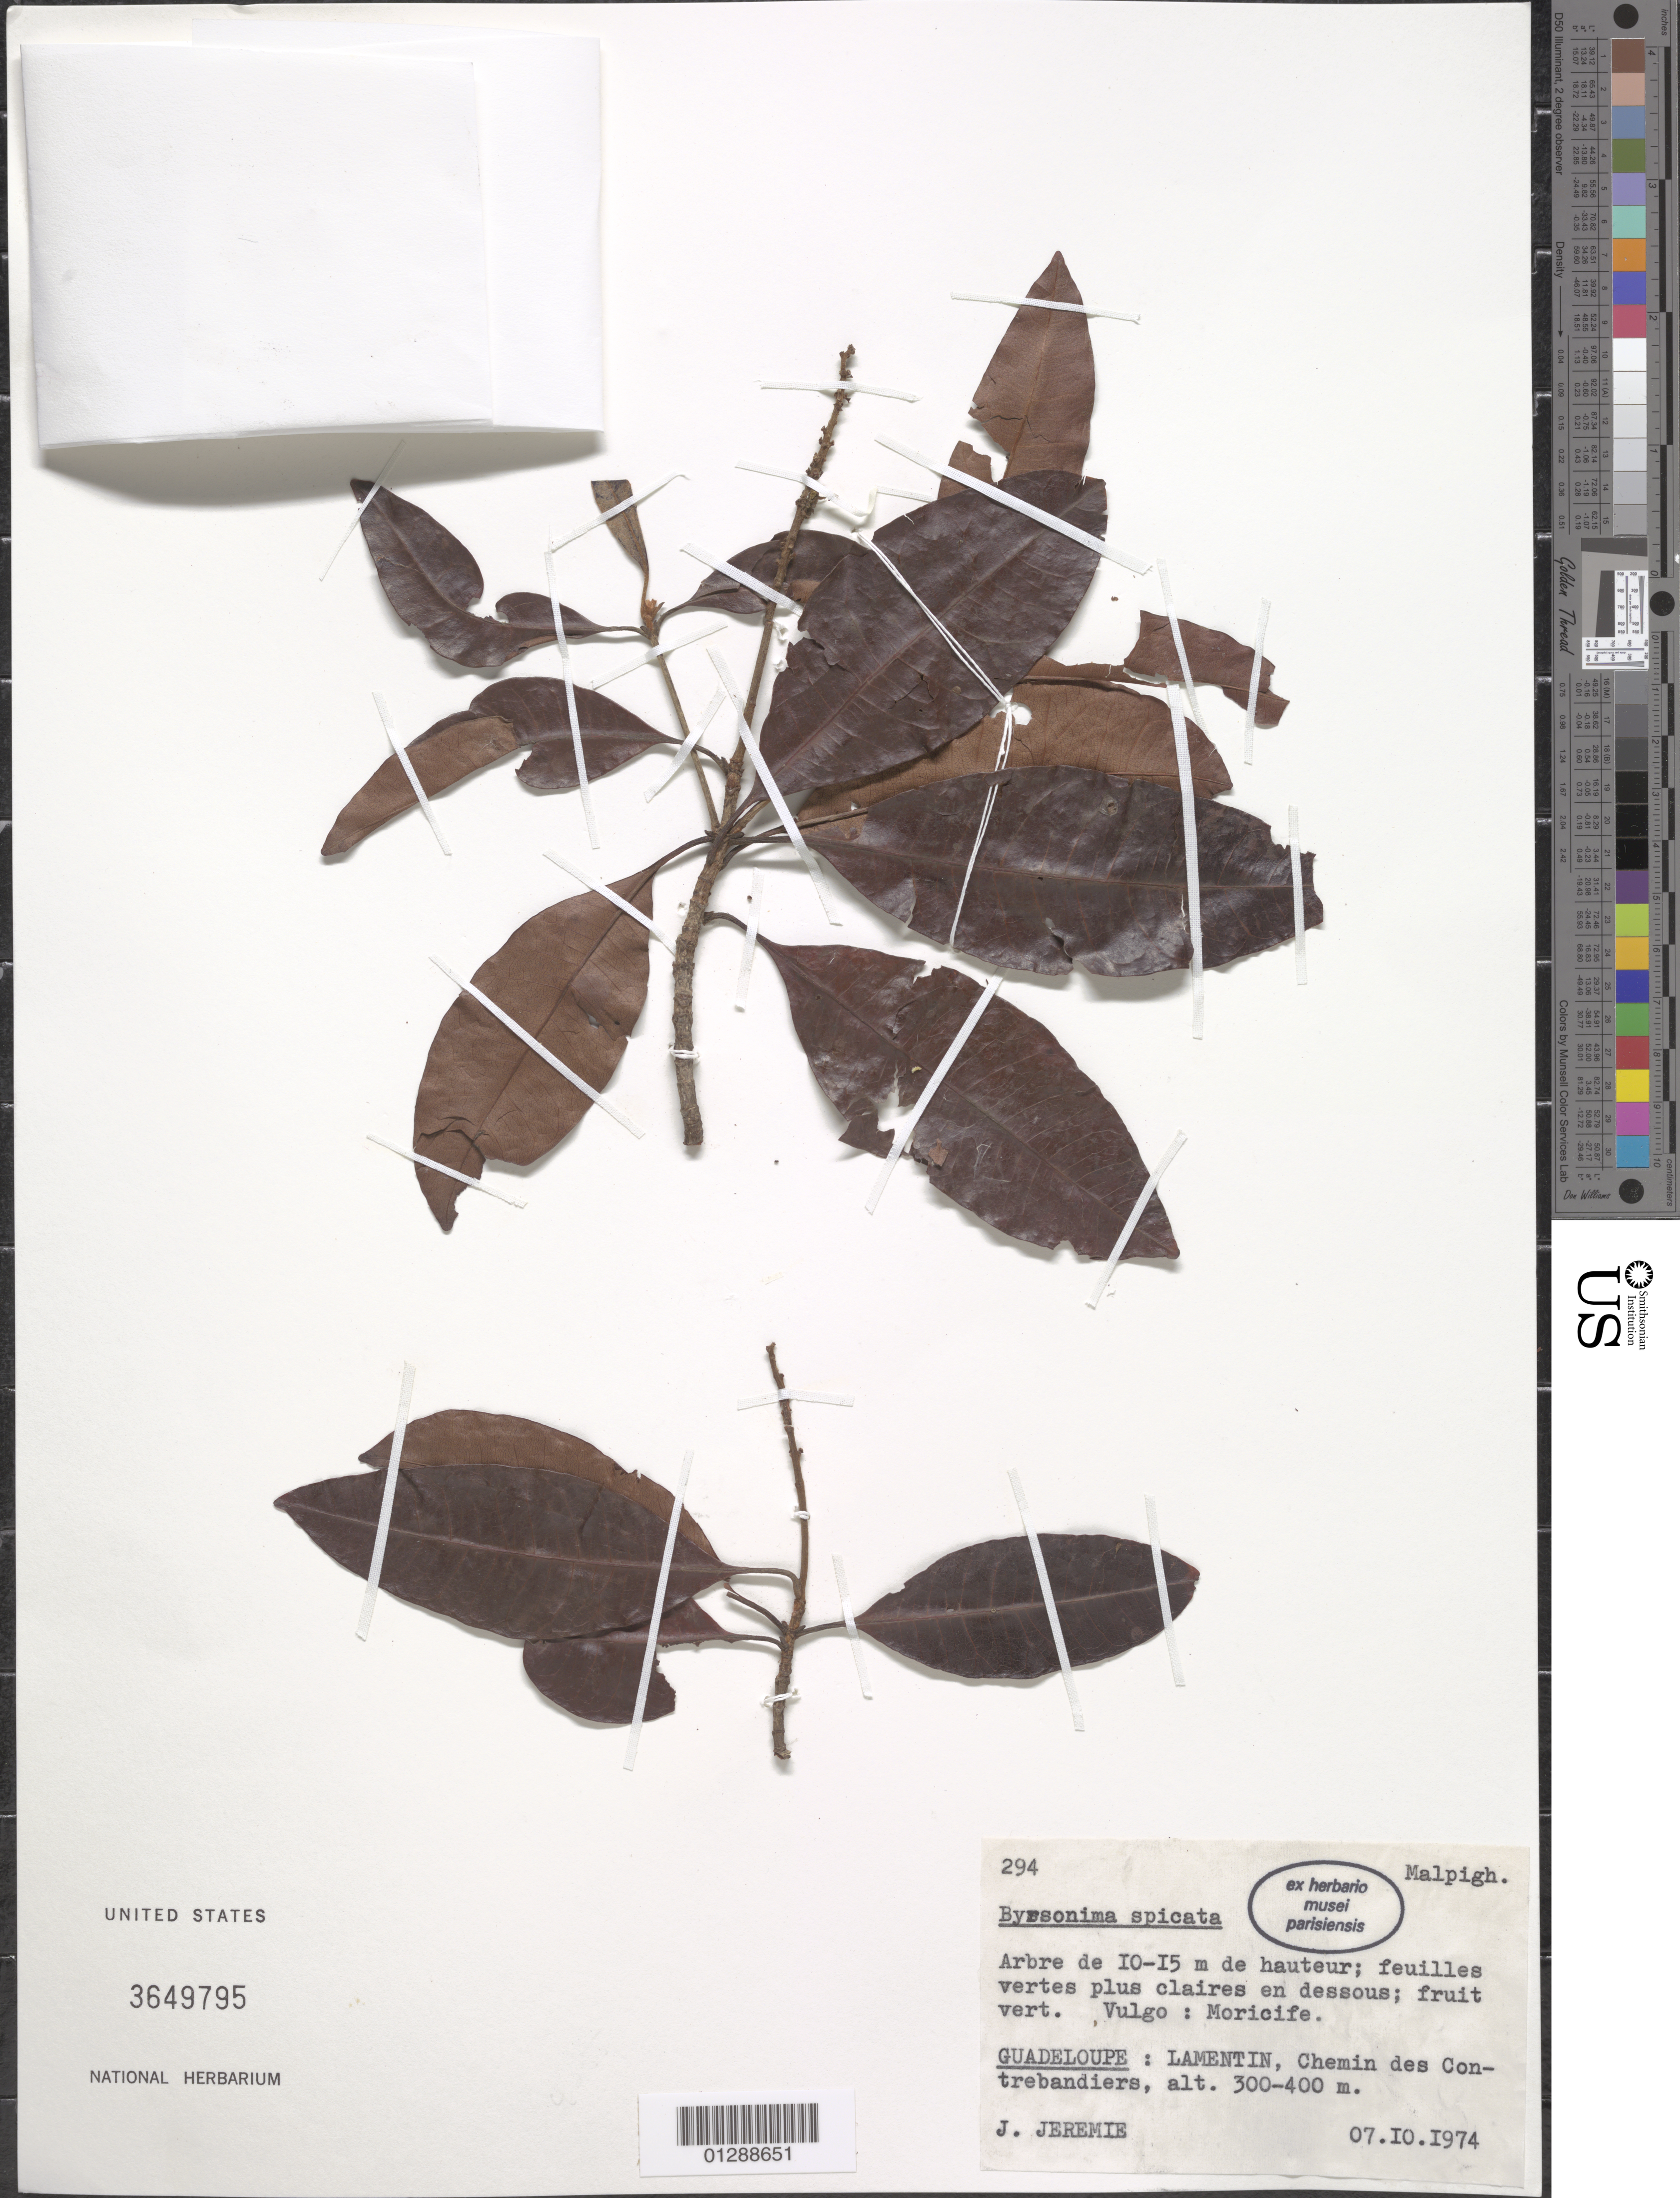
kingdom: Plantae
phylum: Tracheophyta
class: Magnoliopsida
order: Malpighiales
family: Malpighiaceae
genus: Byrsonima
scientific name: Byrsonima spicata (Cav.) DC.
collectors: J. Jérémie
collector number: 294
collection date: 1974-10-07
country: Guadeloupe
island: Basse-Terre I.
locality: Lamentin, Chemin des Contrebandiers.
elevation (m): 300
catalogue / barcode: US 3649795